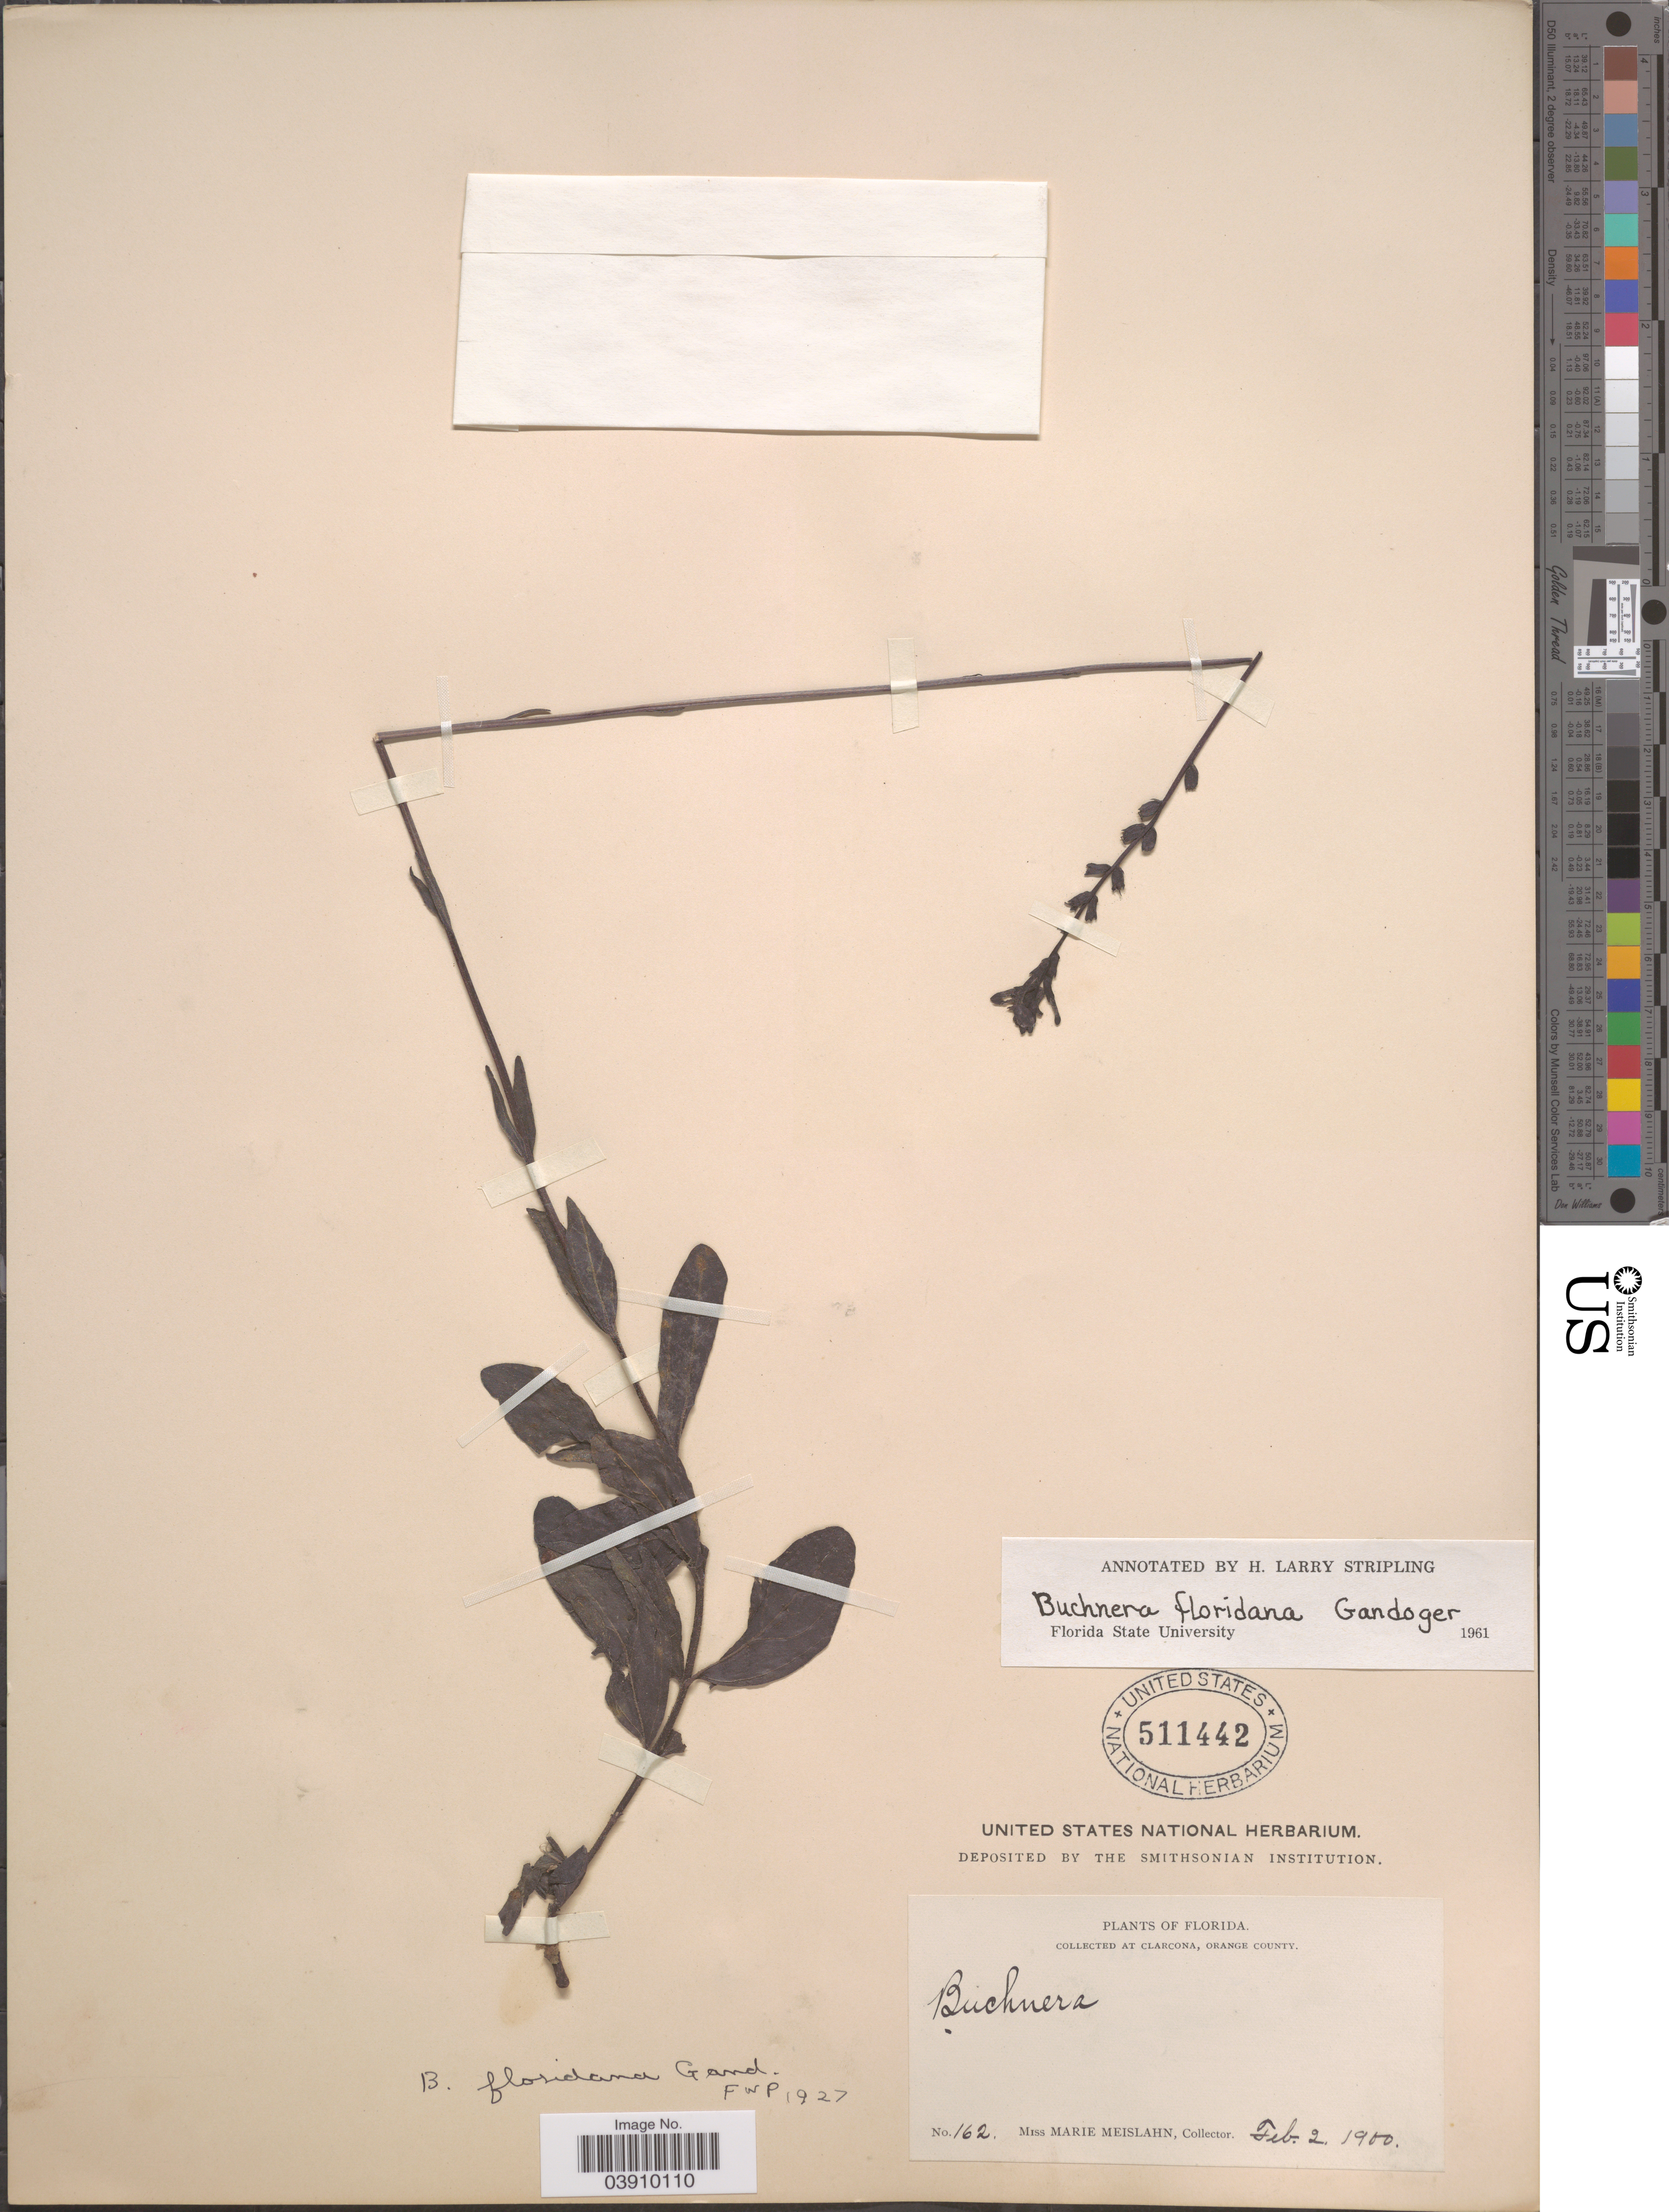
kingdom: Plantae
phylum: Tracheophyta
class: Magnoliopsida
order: Lamiales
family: Orobanchaceae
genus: Buchnera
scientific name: Buchnera floridana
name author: Gand.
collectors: M. Meislahn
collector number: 162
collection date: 1900-02-02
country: United States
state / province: Florida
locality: At Clarcona, Orange County.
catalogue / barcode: US 511442